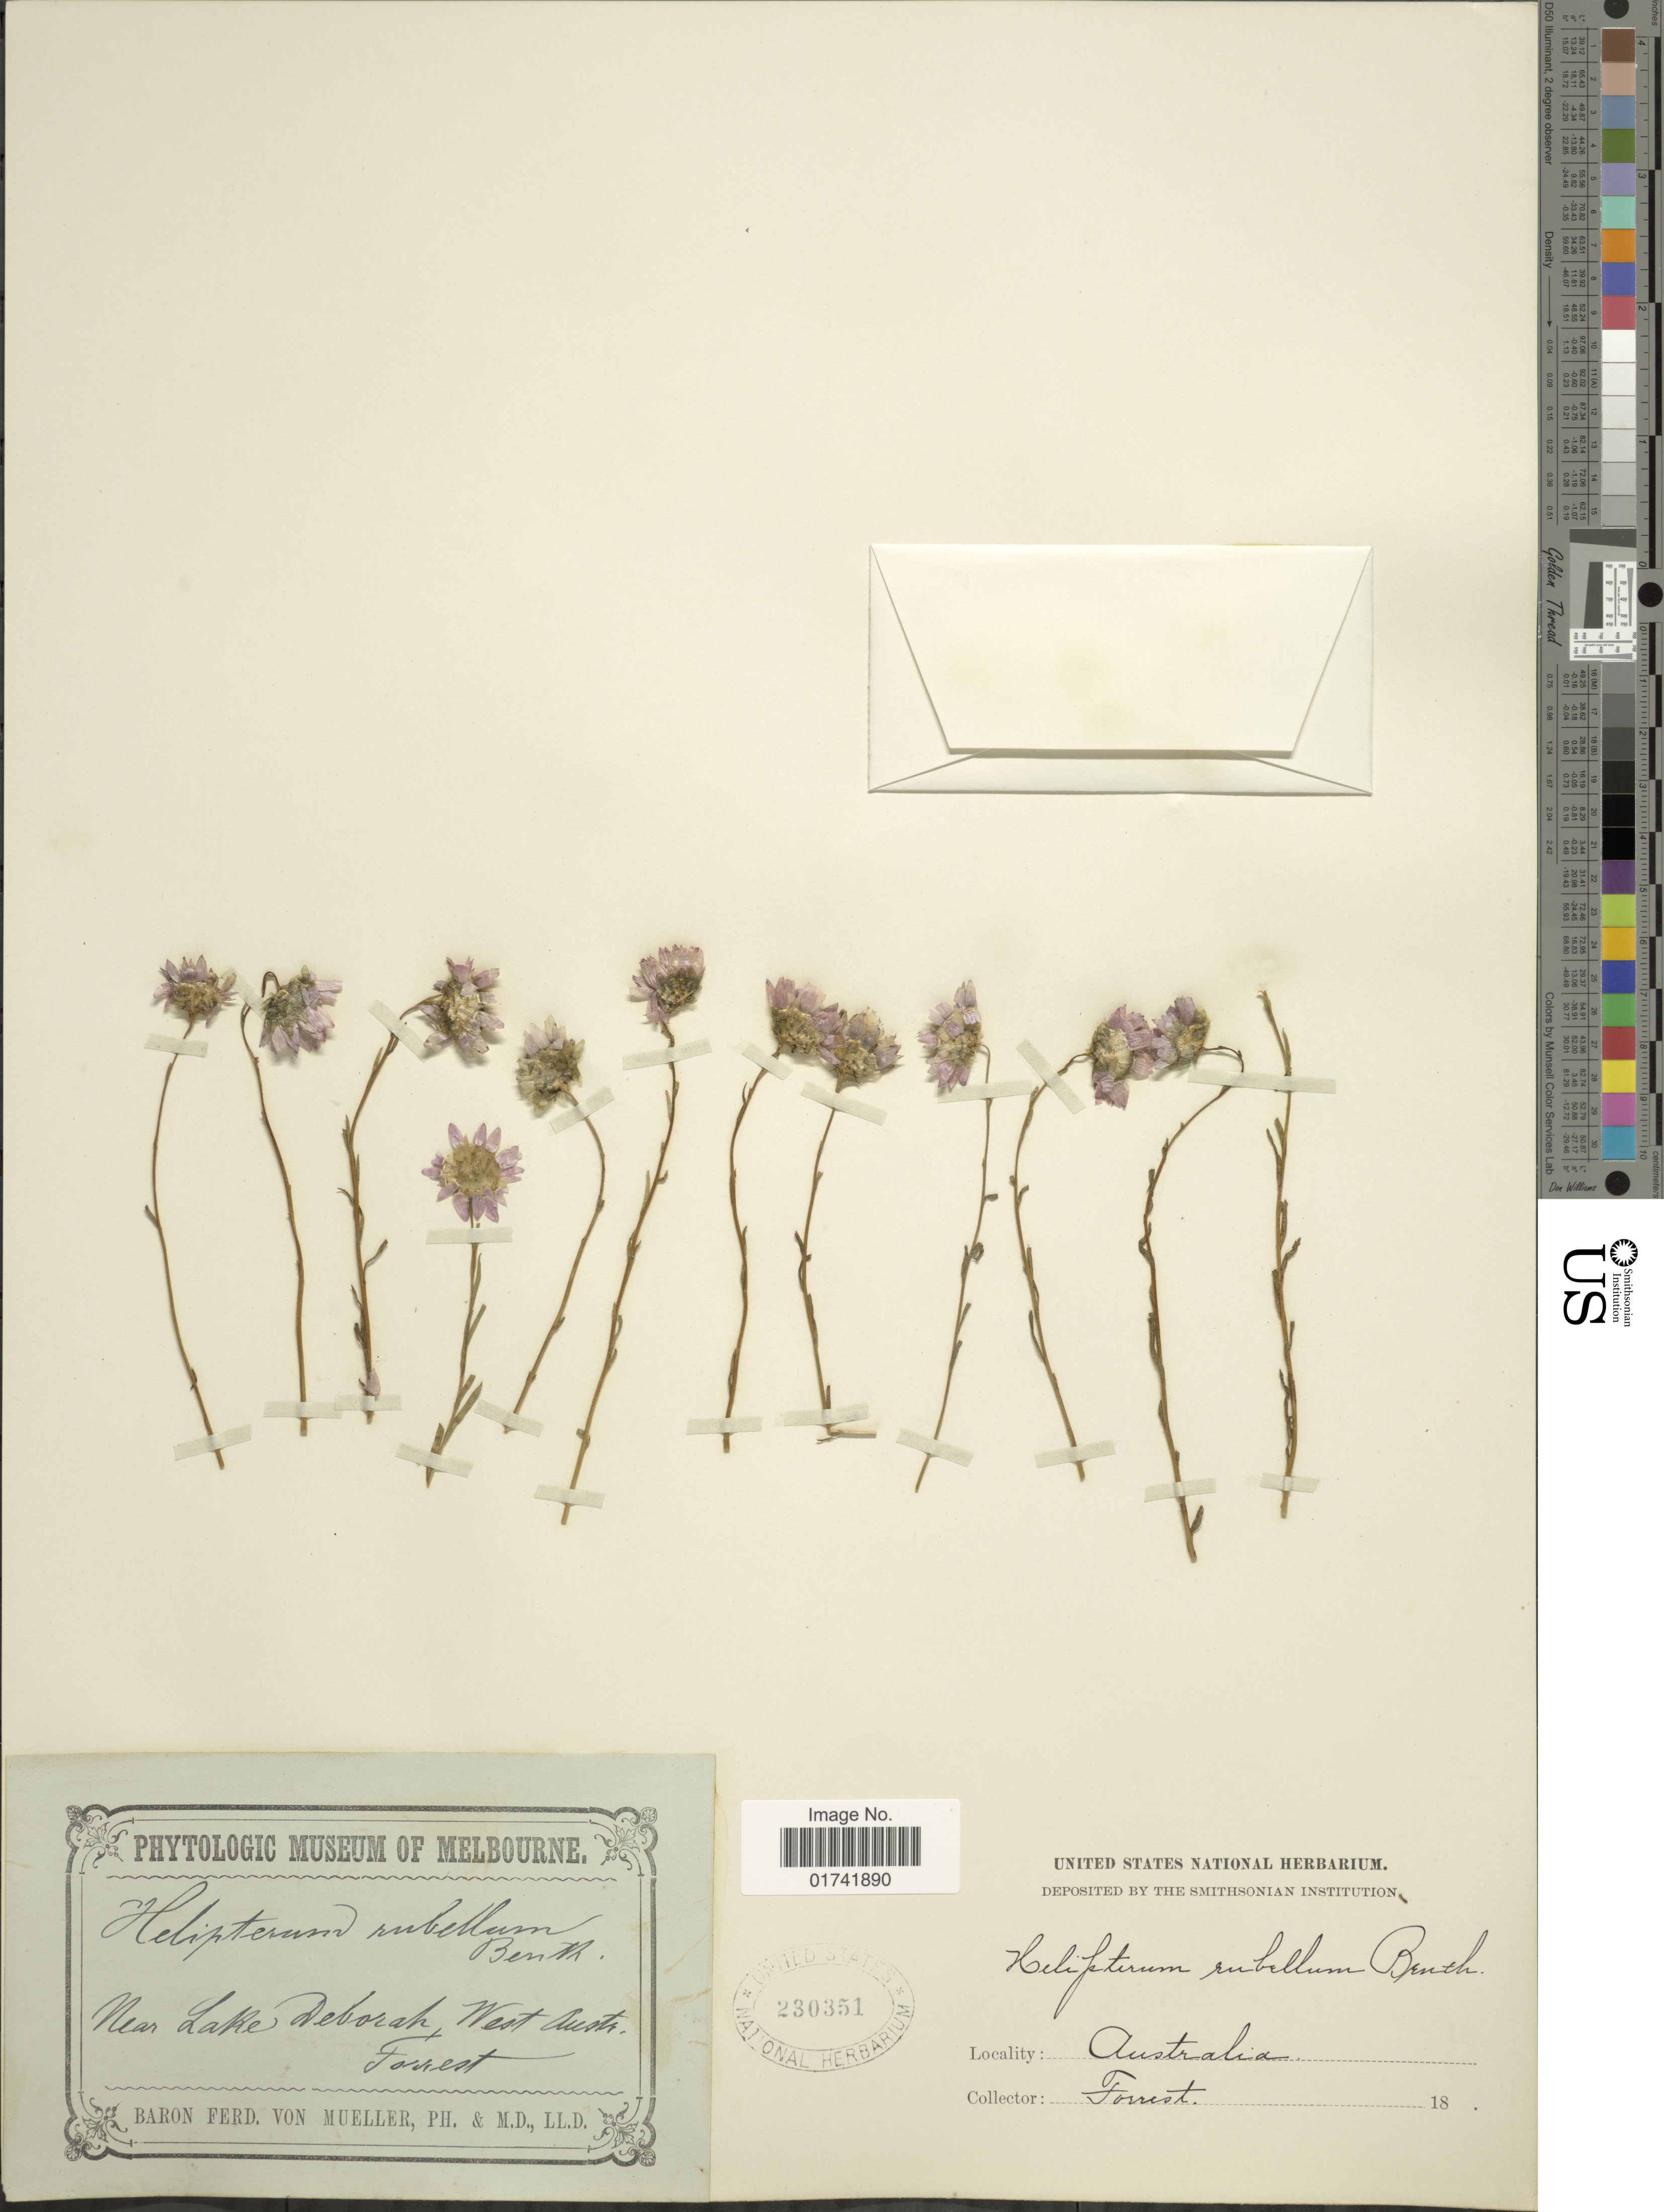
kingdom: Plantae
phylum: Tracheophyta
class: Magnoliopsida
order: Asterales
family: Asteraceae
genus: Rhodanthe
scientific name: Rhodanthe rubella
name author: (A. Gray) Paul G. Wilson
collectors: -. Forrest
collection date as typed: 18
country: Australia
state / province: Western Australia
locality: Near Lake Deborah,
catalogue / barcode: US 230351